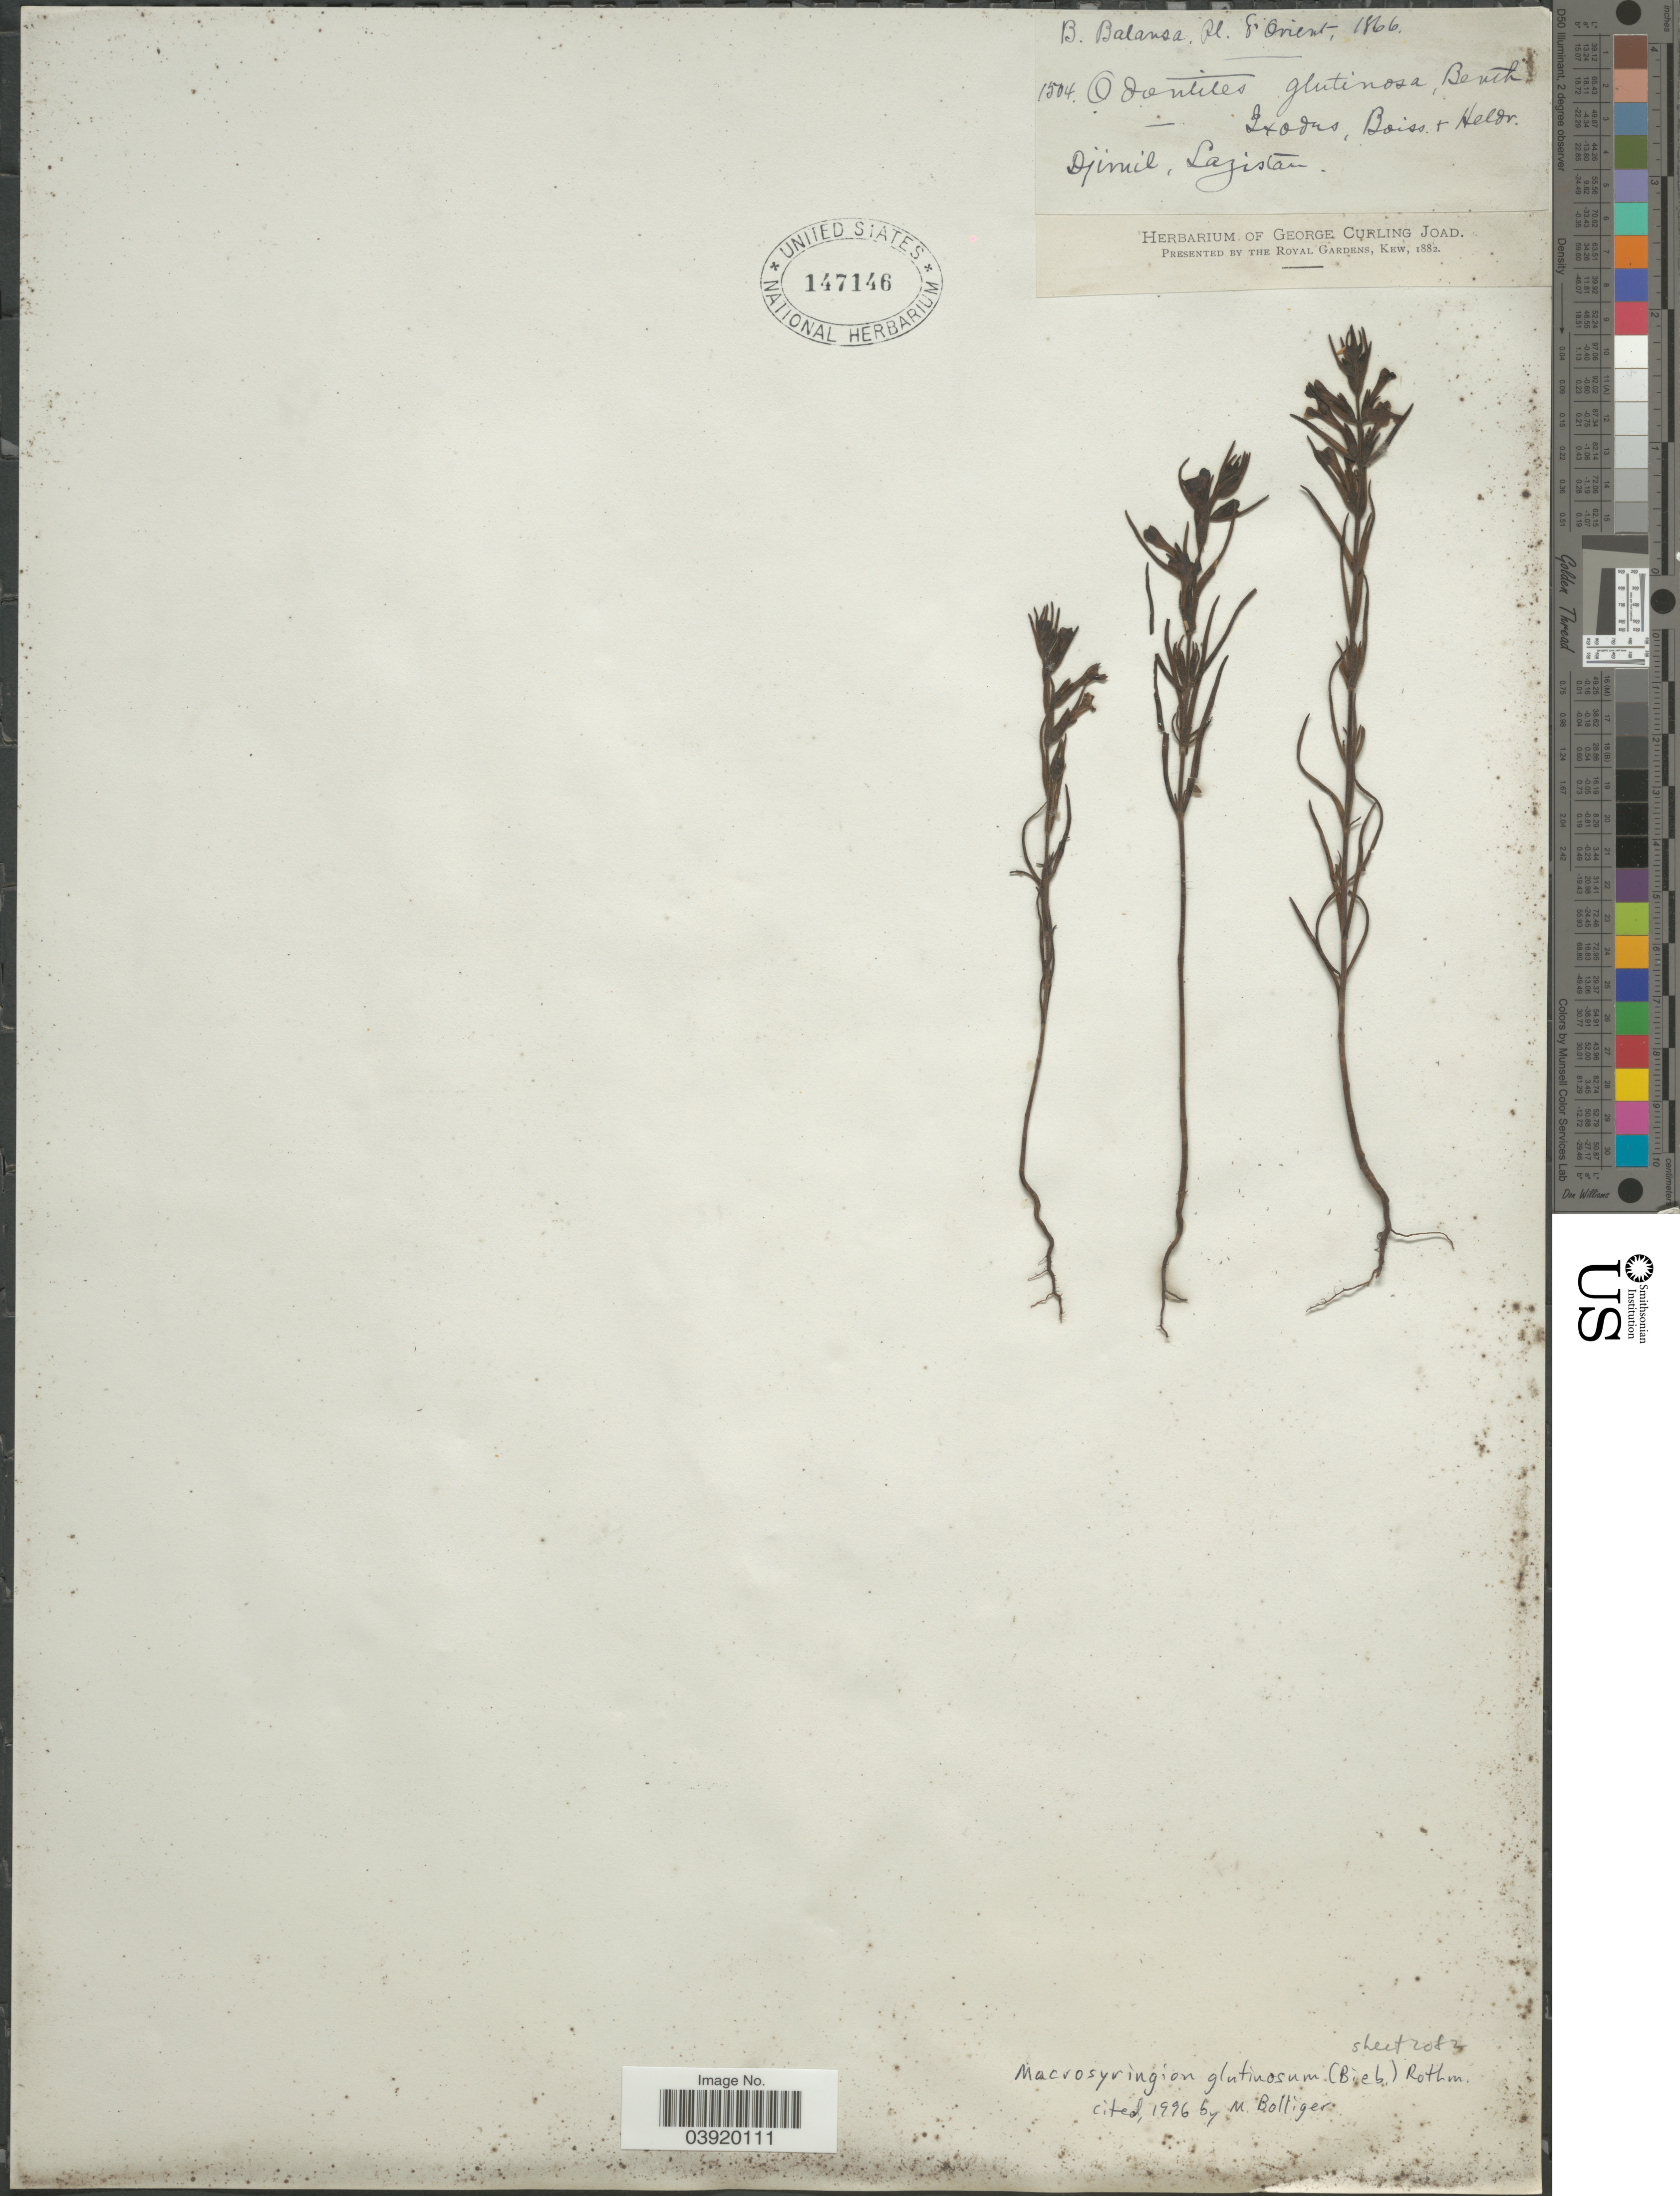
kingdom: Plantae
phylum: Tracheophyta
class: Magnoliopsida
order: Lamiales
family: Orobanchaceae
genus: Macrosyringion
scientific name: Macrosyringion glutinosum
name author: (M. Bieb.) Rothm.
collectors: B. Balansa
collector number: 1504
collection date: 1866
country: Turkey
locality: D'Orient. Djimil, Lazistan.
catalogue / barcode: US 147146